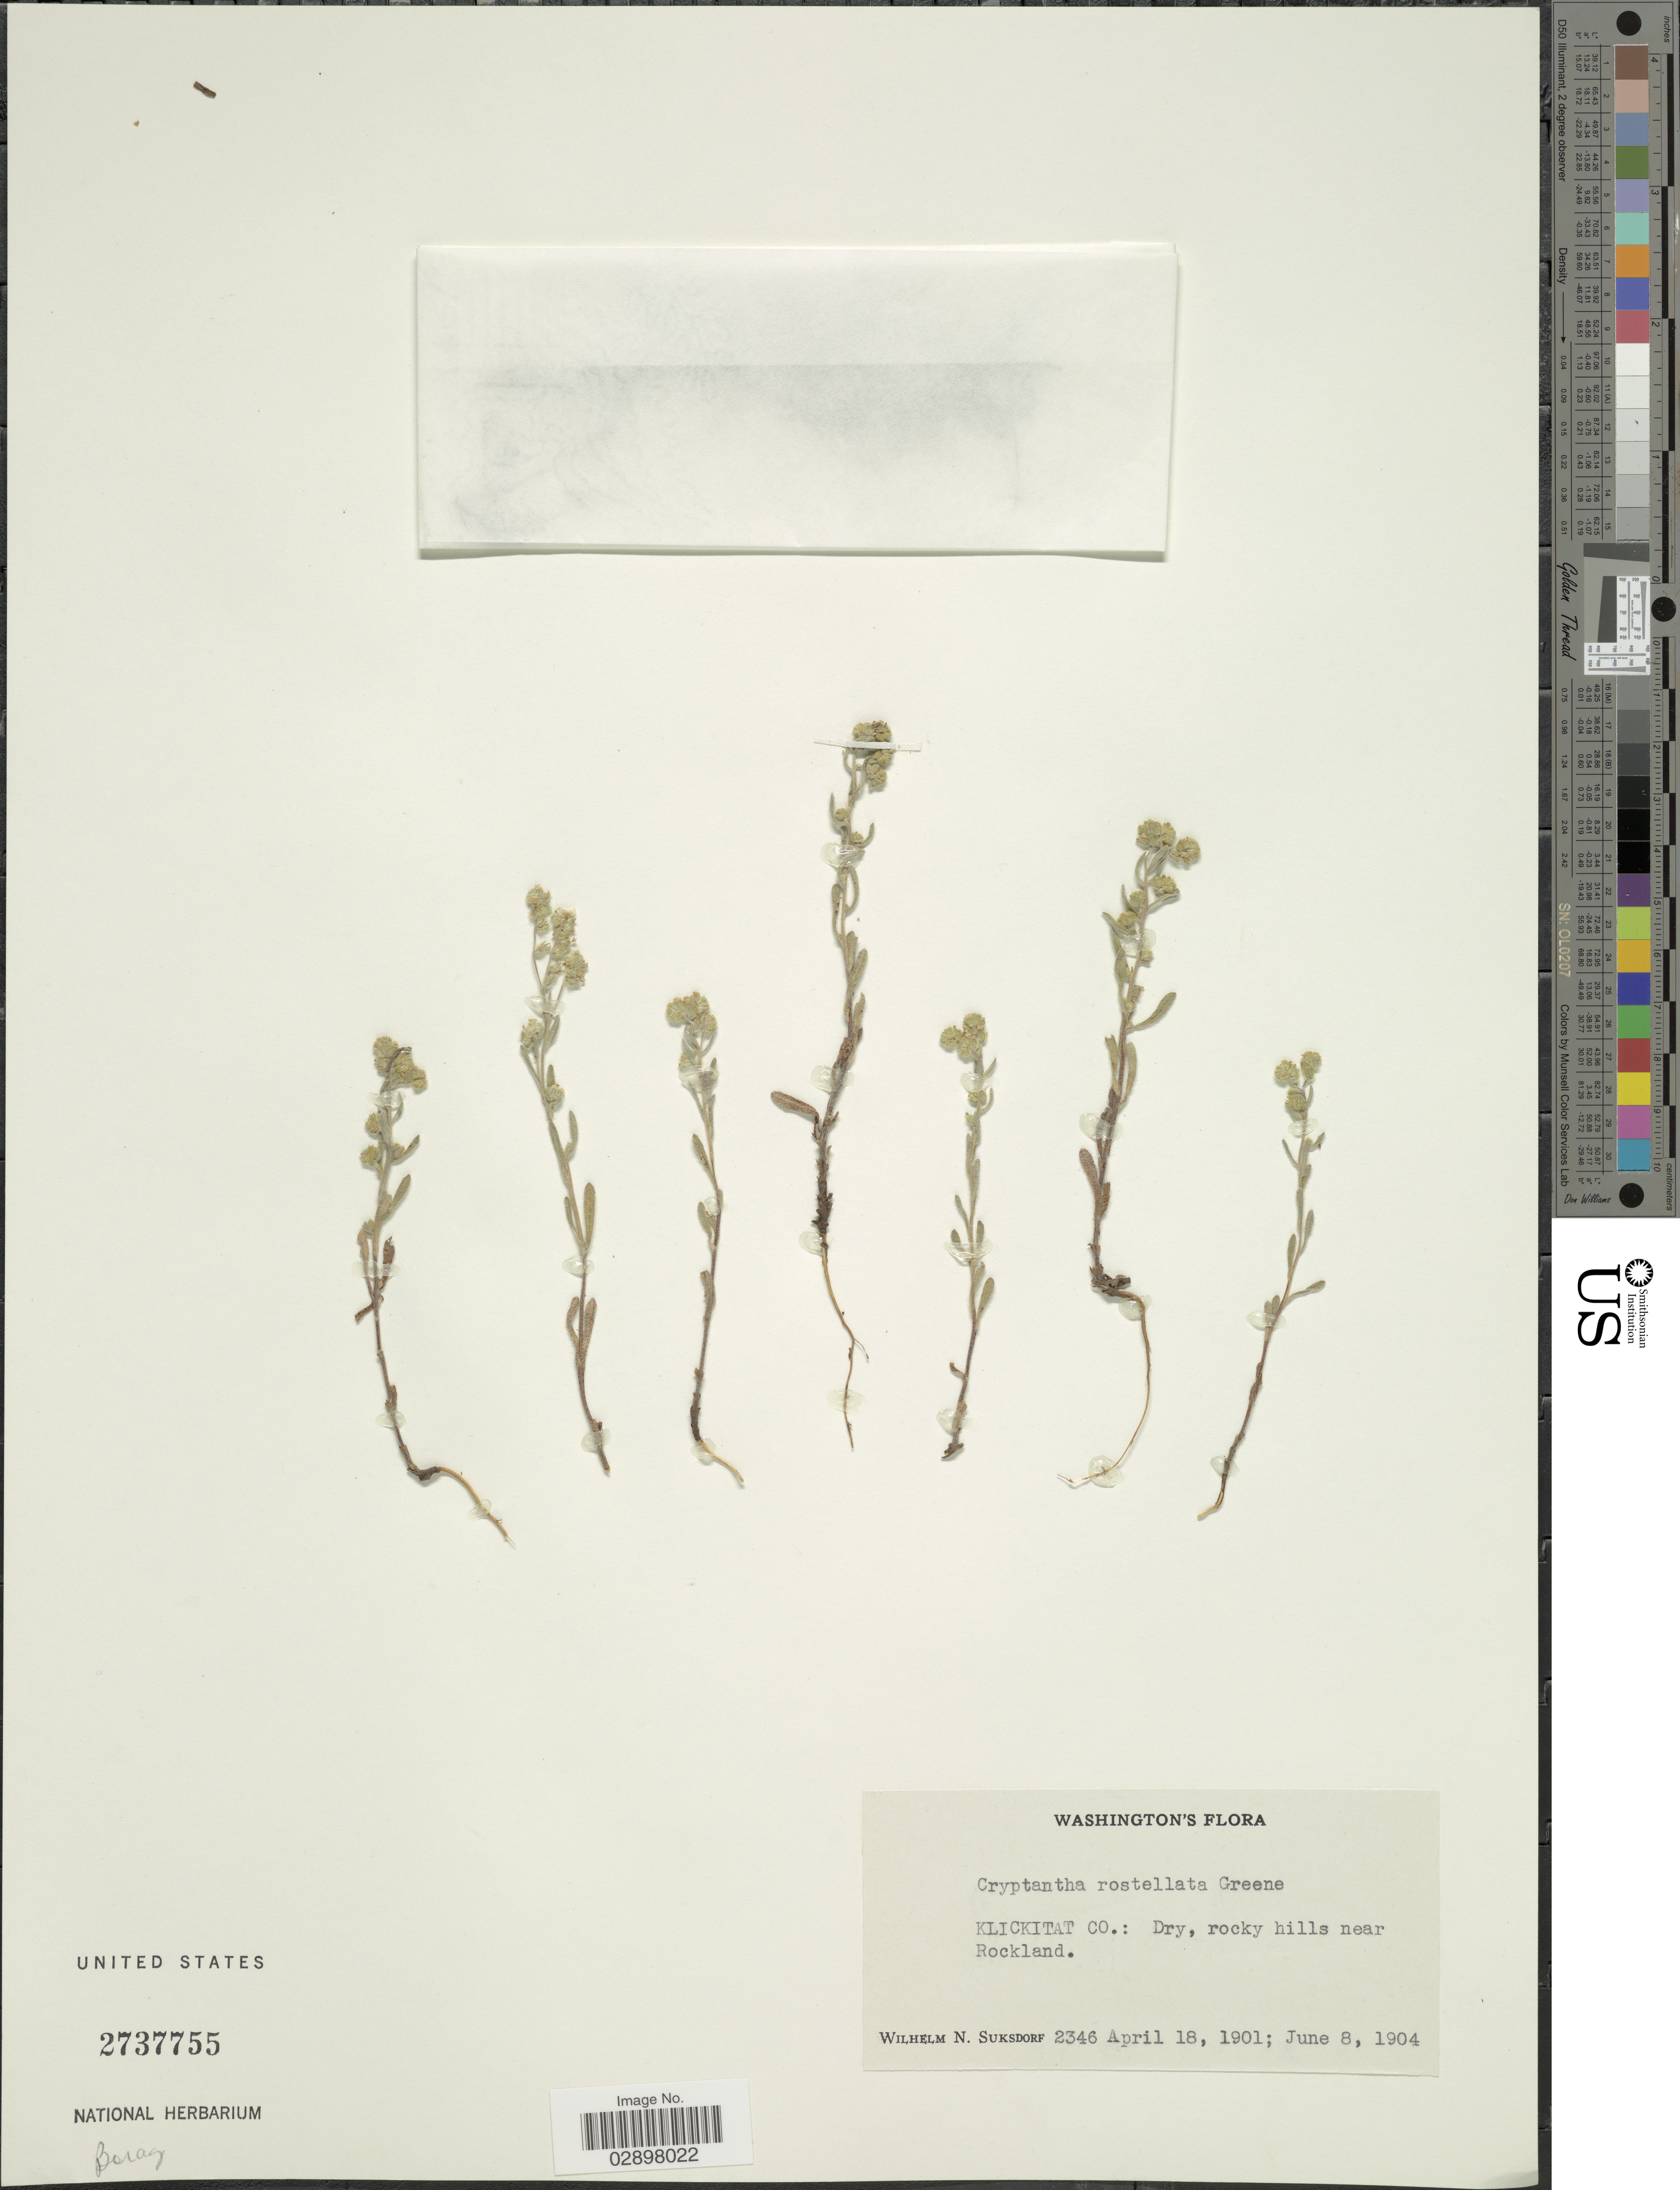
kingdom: Plantae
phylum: Tracheophyta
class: Magnoliopsida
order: Boraginales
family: Boraginaceae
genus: Cryptantha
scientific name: Cryptantha rostellata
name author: (S.W. Greene) S.W. Greene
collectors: W. N. Suksdorf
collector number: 2346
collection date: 1901-04-18/1904-06-08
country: United States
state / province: Washington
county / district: Klickitat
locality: Klickitat Co.: Dry, rocky hills near Rockland.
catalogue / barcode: US 2737755